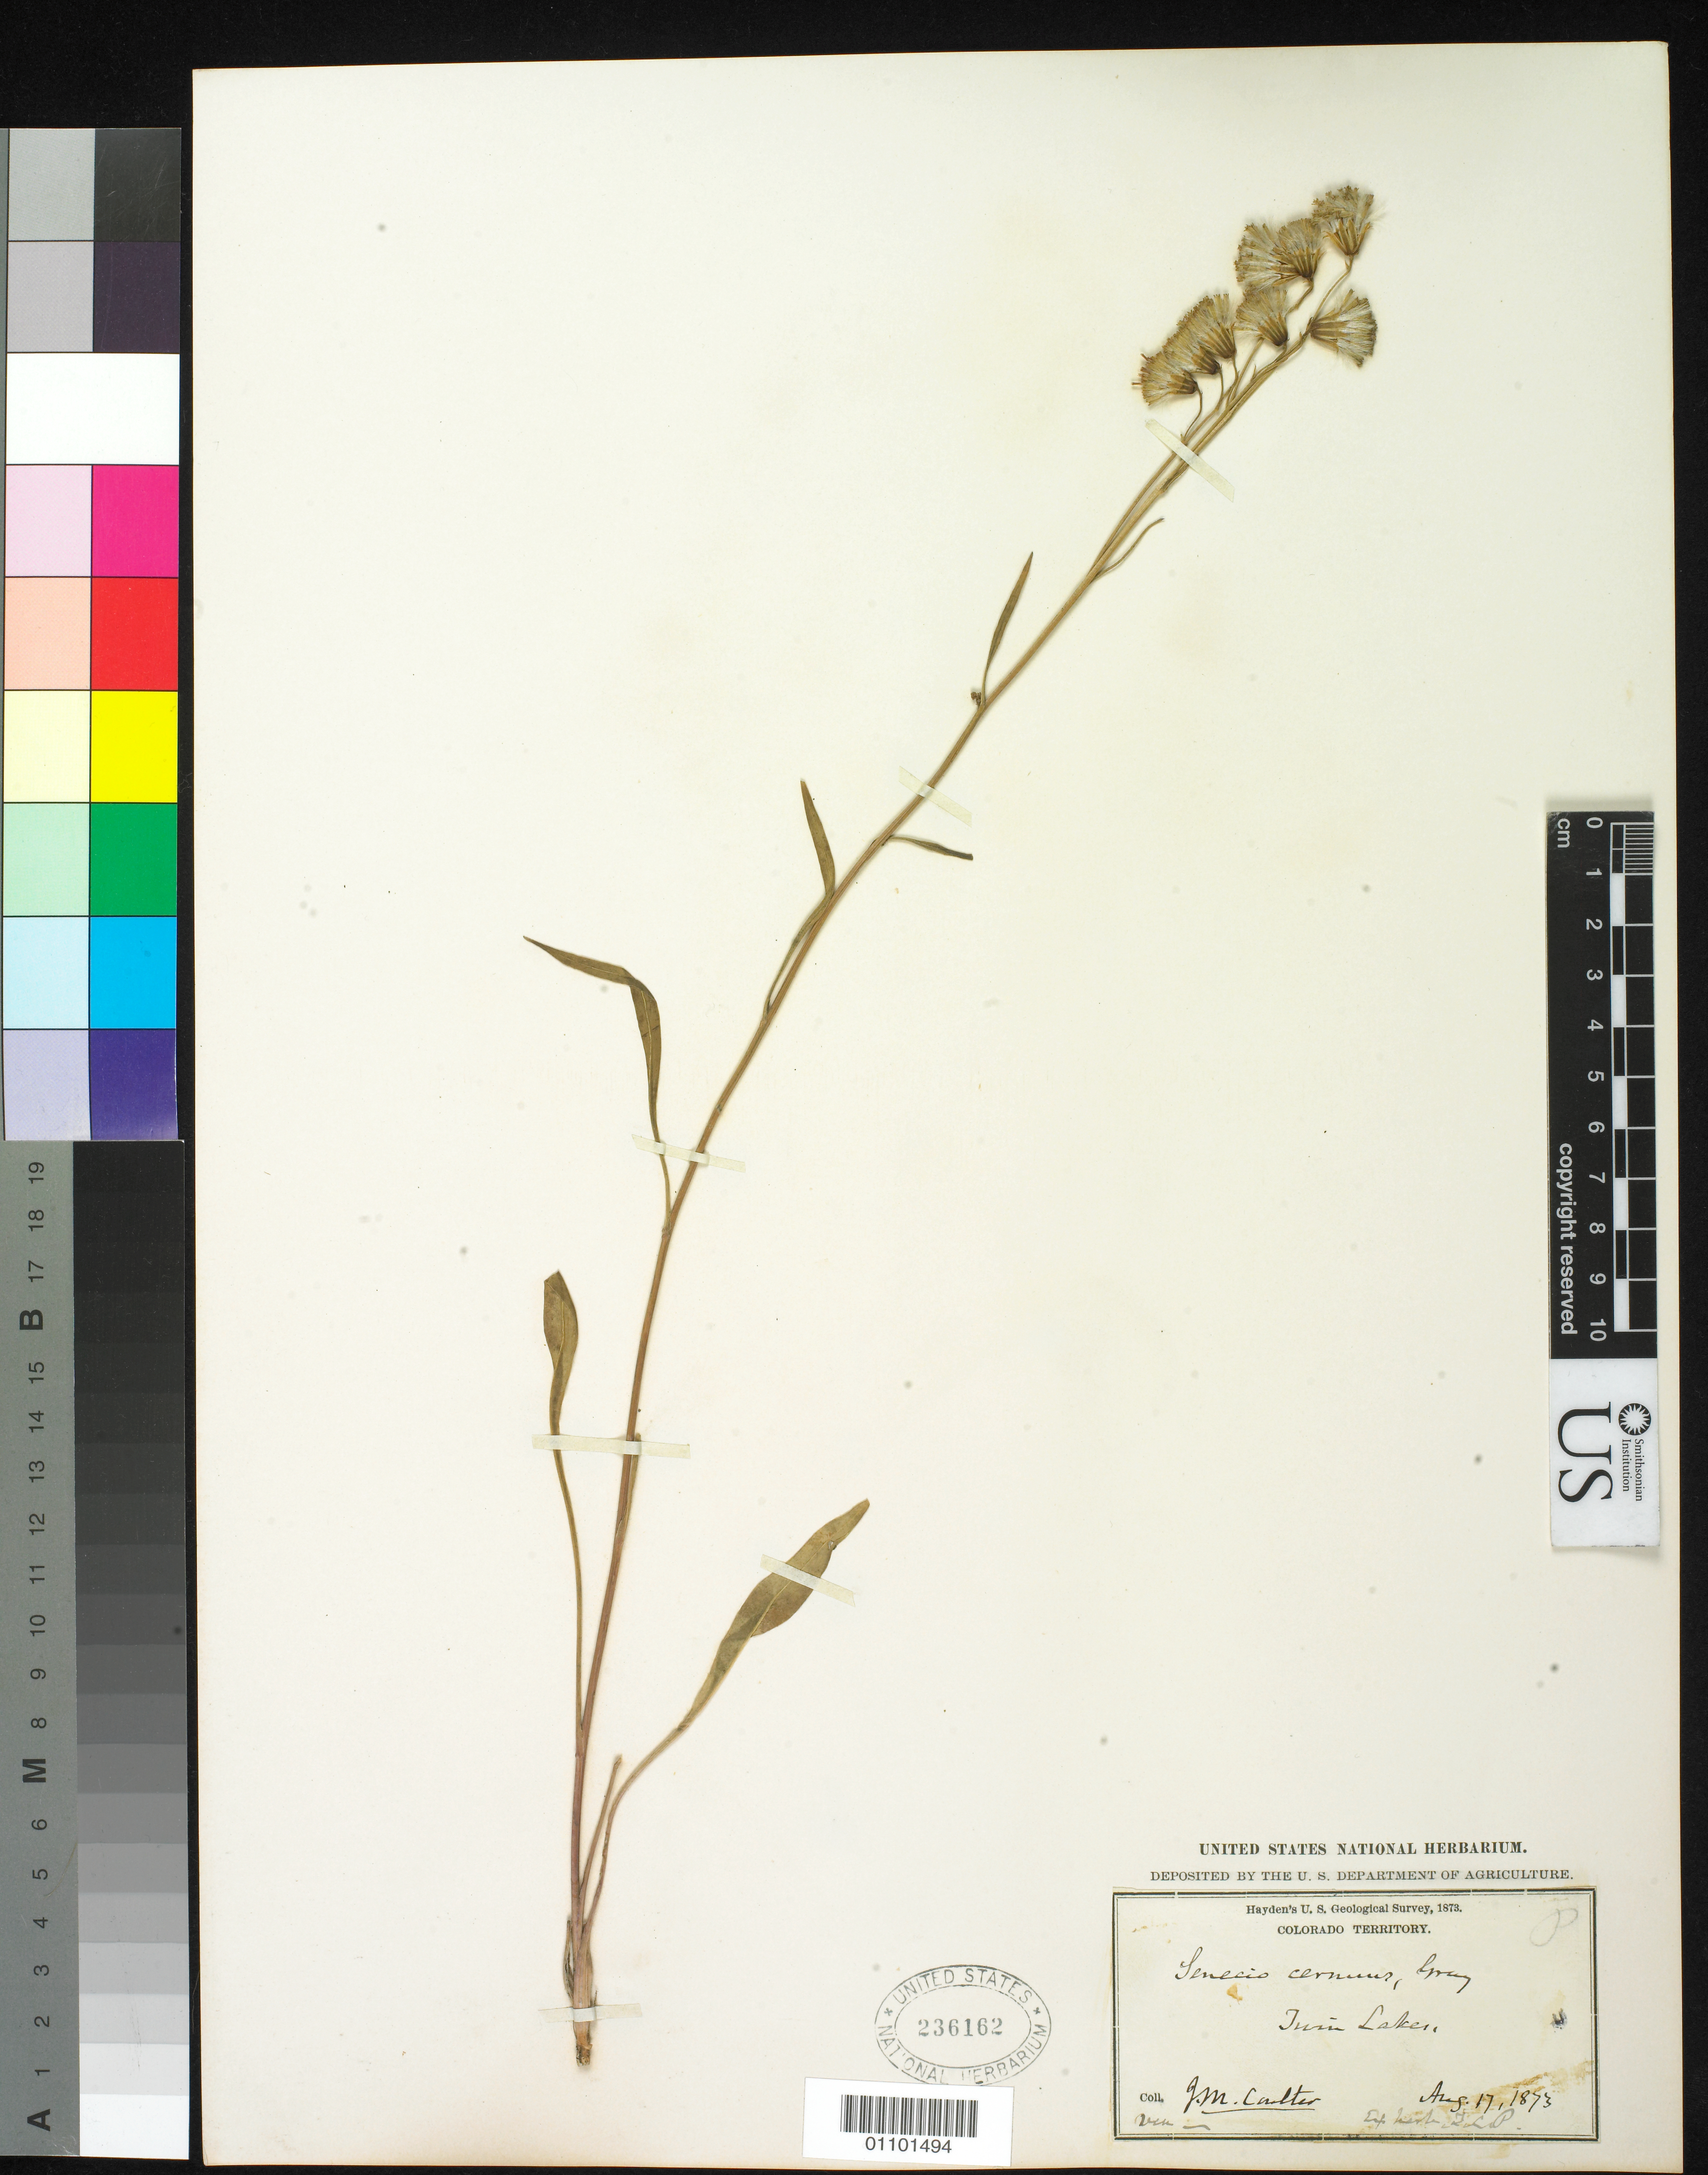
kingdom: Plantae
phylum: Tracheophyta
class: Magnoliopsida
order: Asterales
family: Asteraceae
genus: Senecio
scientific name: Senecio pudicus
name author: Greene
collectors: J. M. Coulter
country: United States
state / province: Colorado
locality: Twin Lakes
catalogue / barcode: US 236162